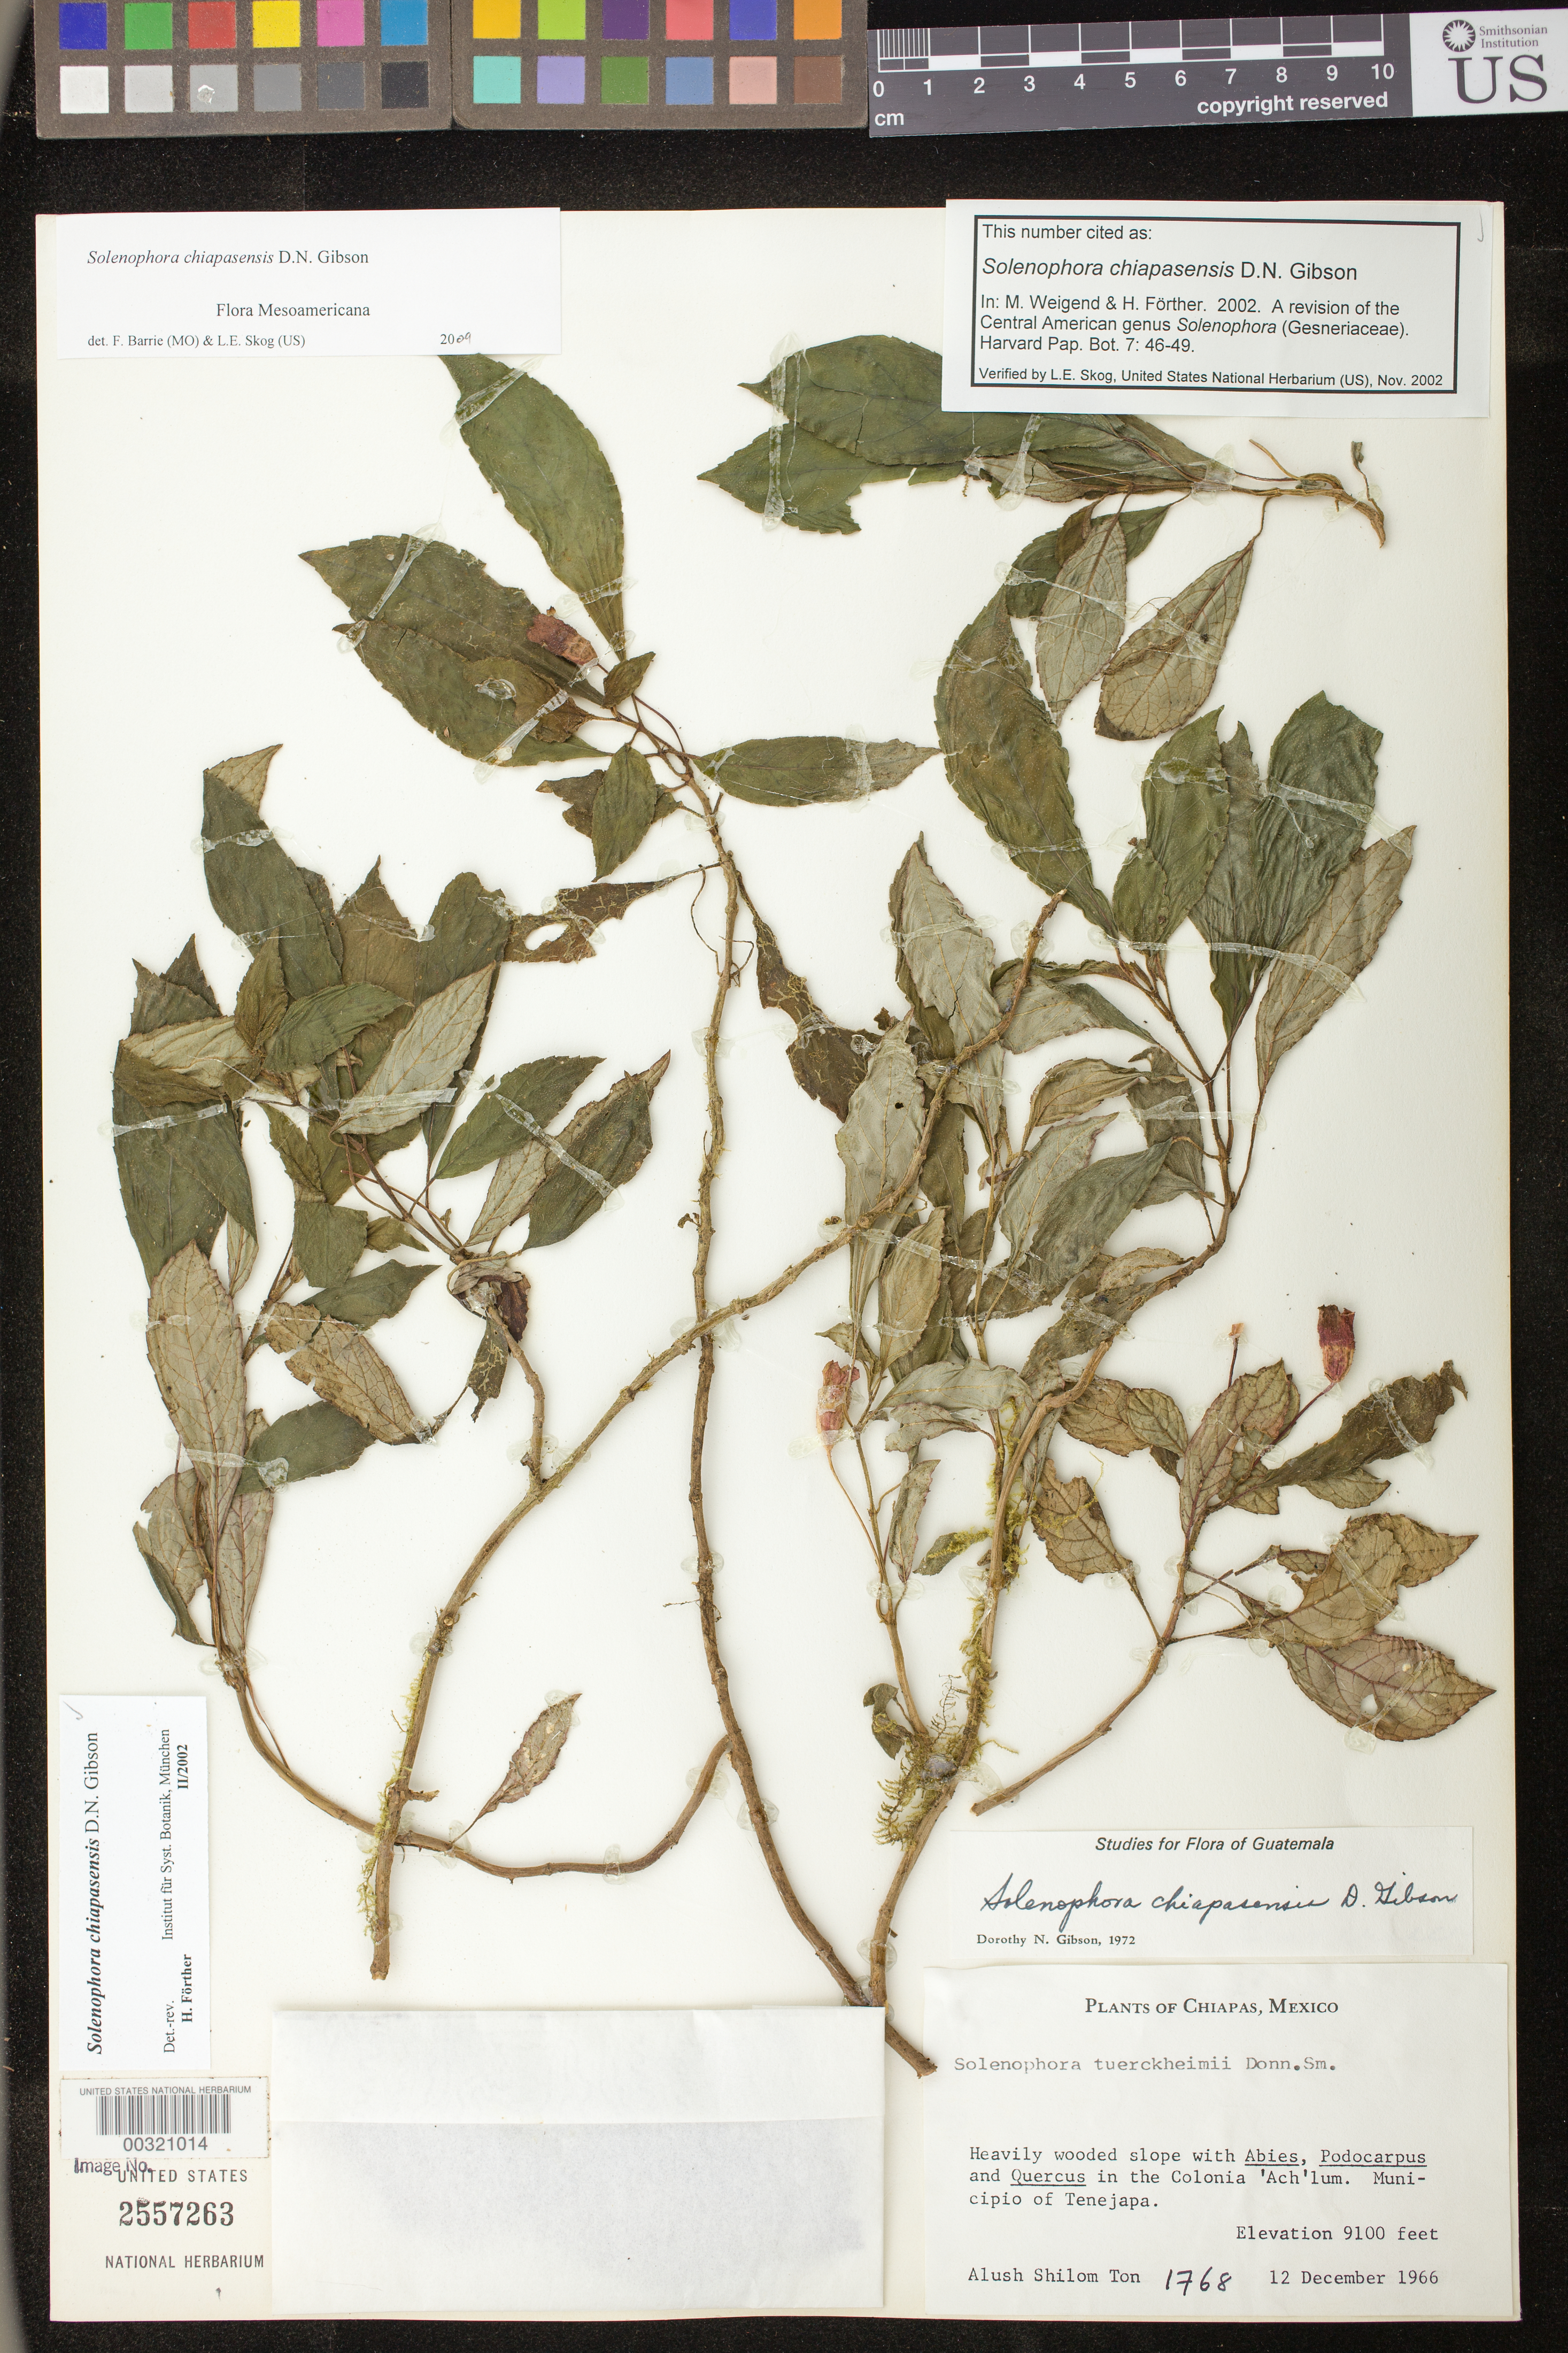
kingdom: Plantae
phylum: Tracheophyta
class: Magnoliopsida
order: Lamiales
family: Gesneriaceae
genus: Solenophora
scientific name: Solenophora chiapasensis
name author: D.N. Gibson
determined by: Weigend; Förther, Harald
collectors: A. S. Ton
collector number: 1768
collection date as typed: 12 Dec 1966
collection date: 1966-12-12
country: Mexico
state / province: Chiapas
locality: In the Colonia 'Ach'lum, Mpio. of Tenejapa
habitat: Heavily wooded slope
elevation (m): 2774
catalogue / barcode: US 2557263